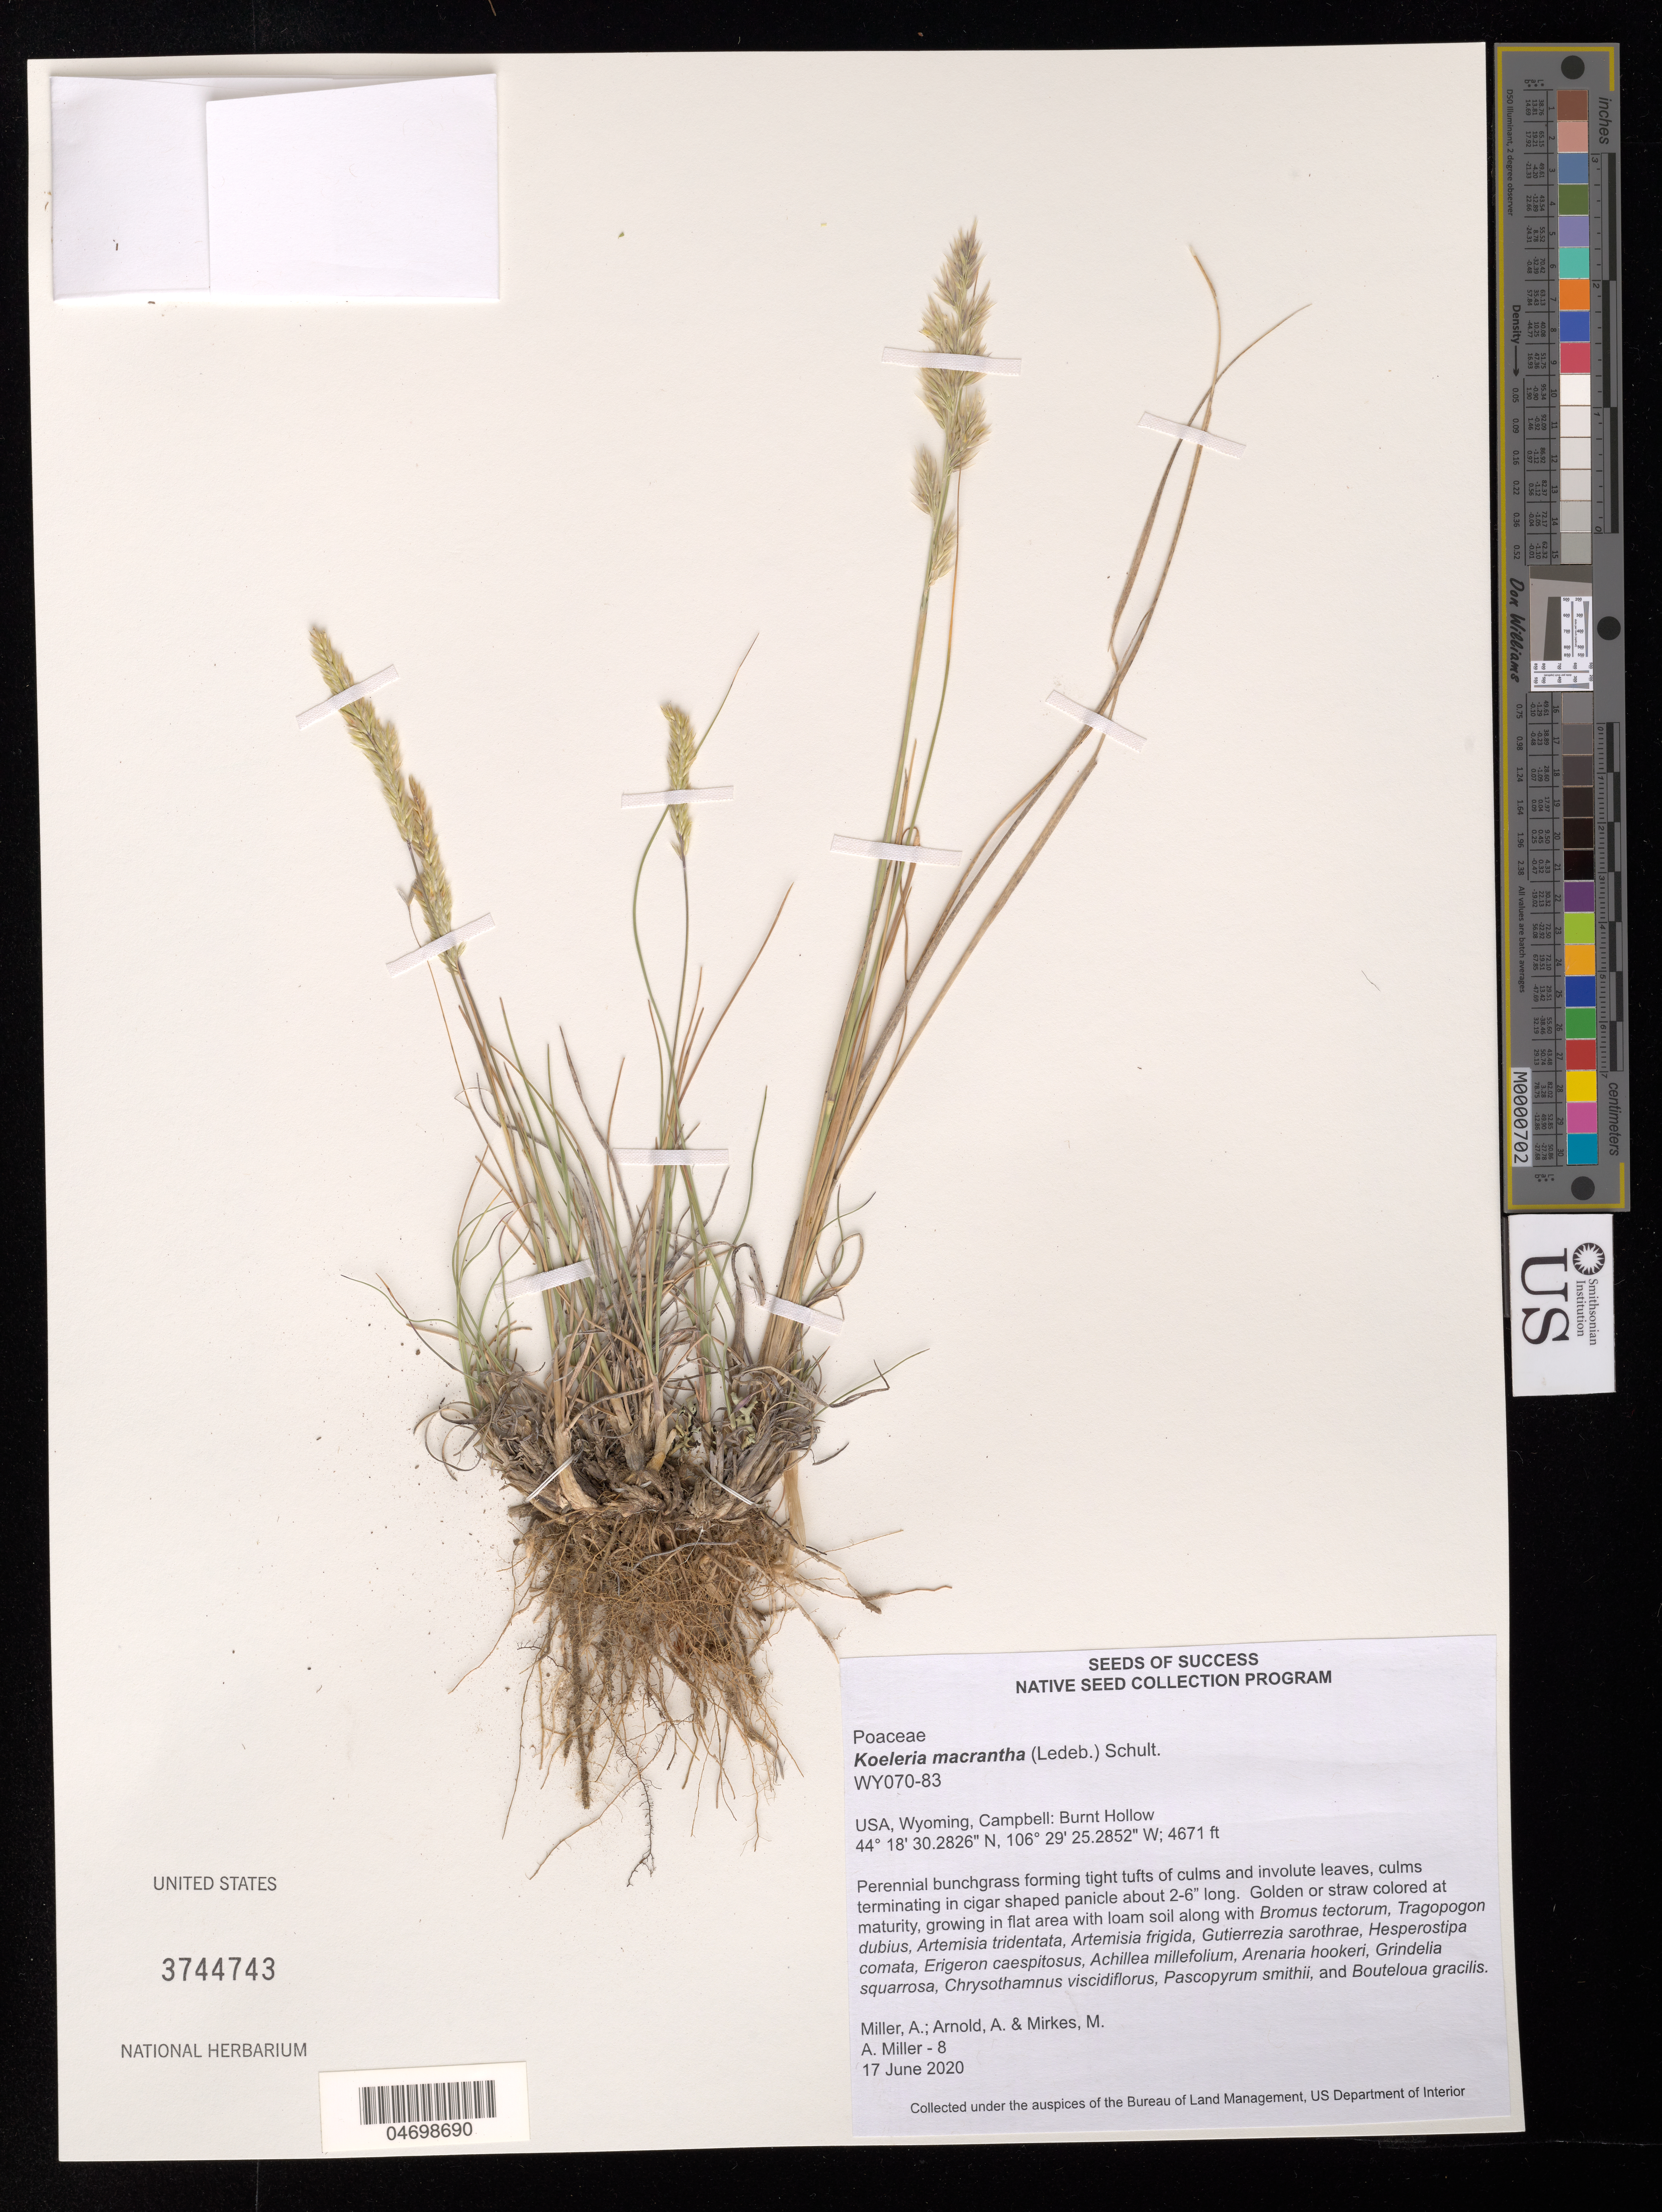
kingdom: Plantae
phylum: Tracheophyta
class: Liliopsida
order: Poales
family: Poaceae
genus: Koeleria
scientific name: Koeleria macrantha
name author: (Ledeb.) Schult.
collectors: A. Miller, A. Arnold & M. Mirkes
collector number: WY070-83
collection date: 2020-06-17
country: United States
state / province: Wyoming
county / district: Campbell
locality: Burnt Hollow.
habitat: Flat area, loam soil. With Arenaria hookeri, Artemisia frigida, Bouteloua gracilis, etc.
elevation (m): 1424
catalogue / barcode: US 3744743